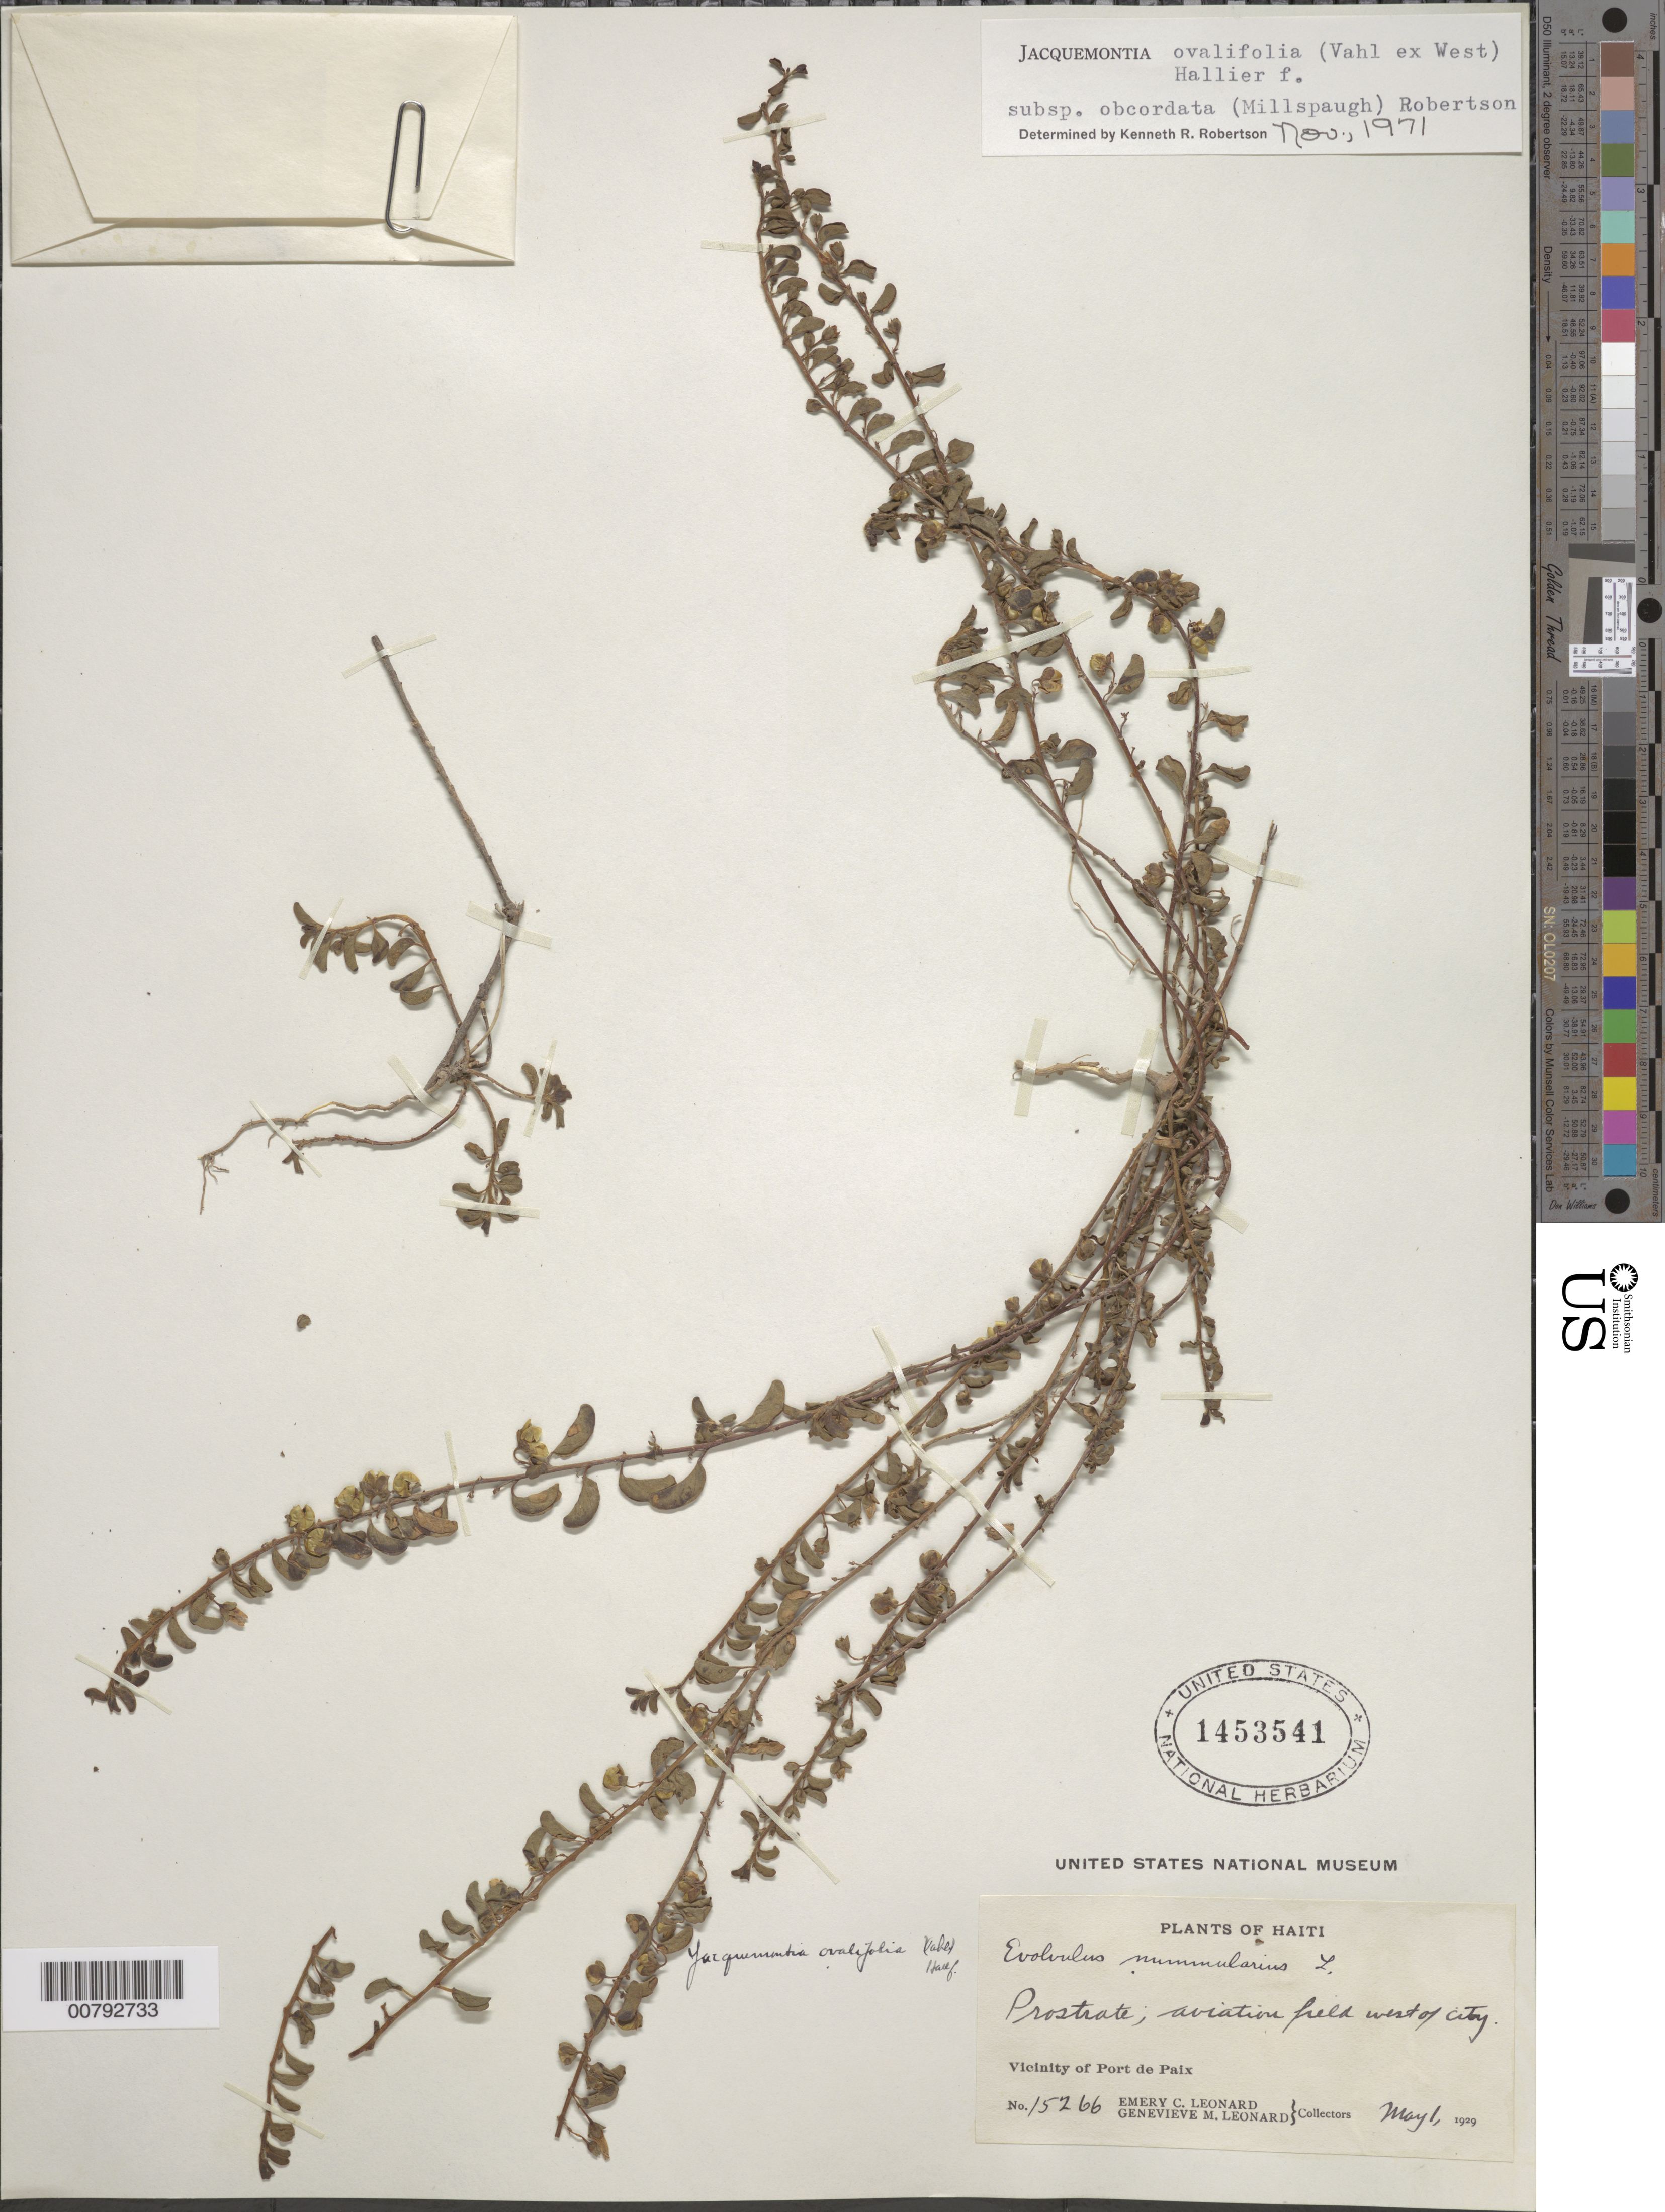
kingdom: Plantae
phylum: Tracheophyta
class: Magnoliopsida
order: Solanales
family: Convolvulaceae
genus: Jacquemontia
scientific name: Jacquemontia ovalifolia subsp. obcordata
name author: (Millsp.) K.R. Robertson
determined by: Robertson, K. R.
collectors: E. C. Leonard & G. M. Leonard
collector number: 15266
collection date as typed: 01 May 1929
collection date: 1929-05-01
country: Haiti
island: Hispaniola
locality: Vicinity of Port de Paix, aviation field west of city.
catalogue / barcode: US 1453541